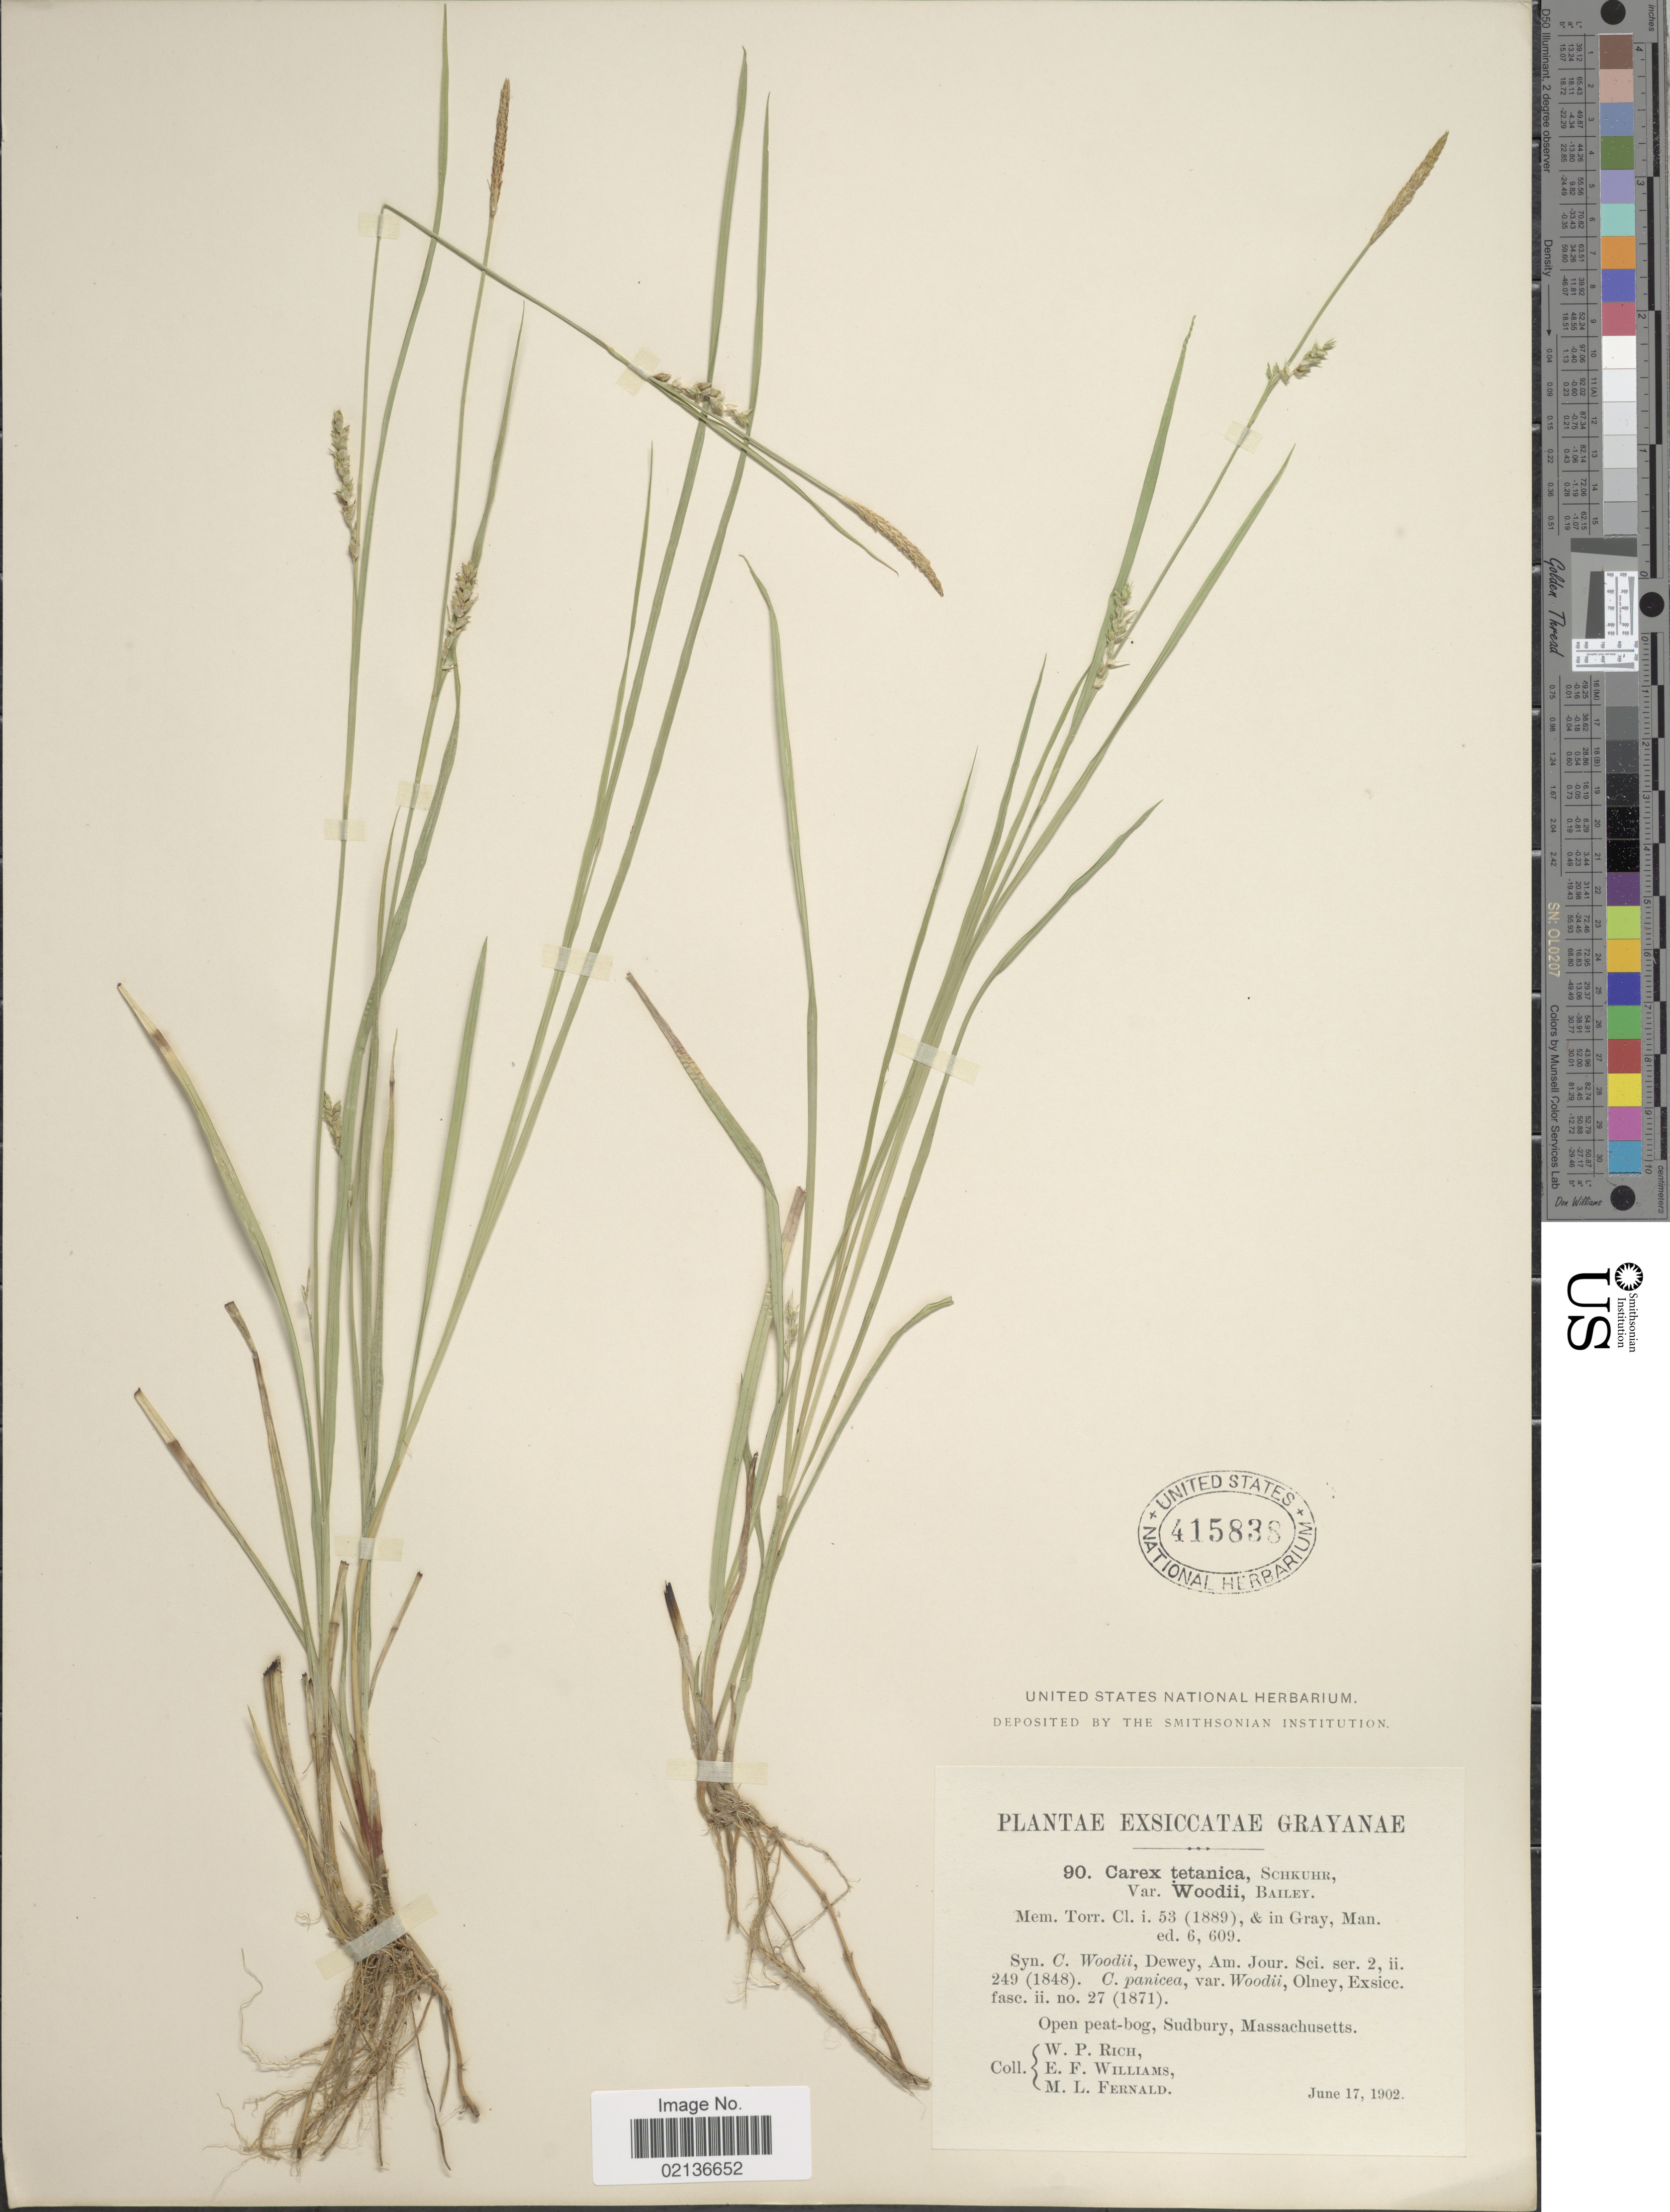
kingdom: Plantae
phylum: Tracheophyta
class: Liliopsida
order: Poales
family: Cyperaceae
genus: Carex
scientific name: Carex tetanica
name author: Schkuhr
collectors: W. P. Rich, E. Williams & M. L. Fernald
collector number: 90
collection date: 1902-06-17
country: United States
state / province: Massachusetts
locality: Open peat-bog, Sudbury, Massachusetts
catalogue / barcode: US 415838